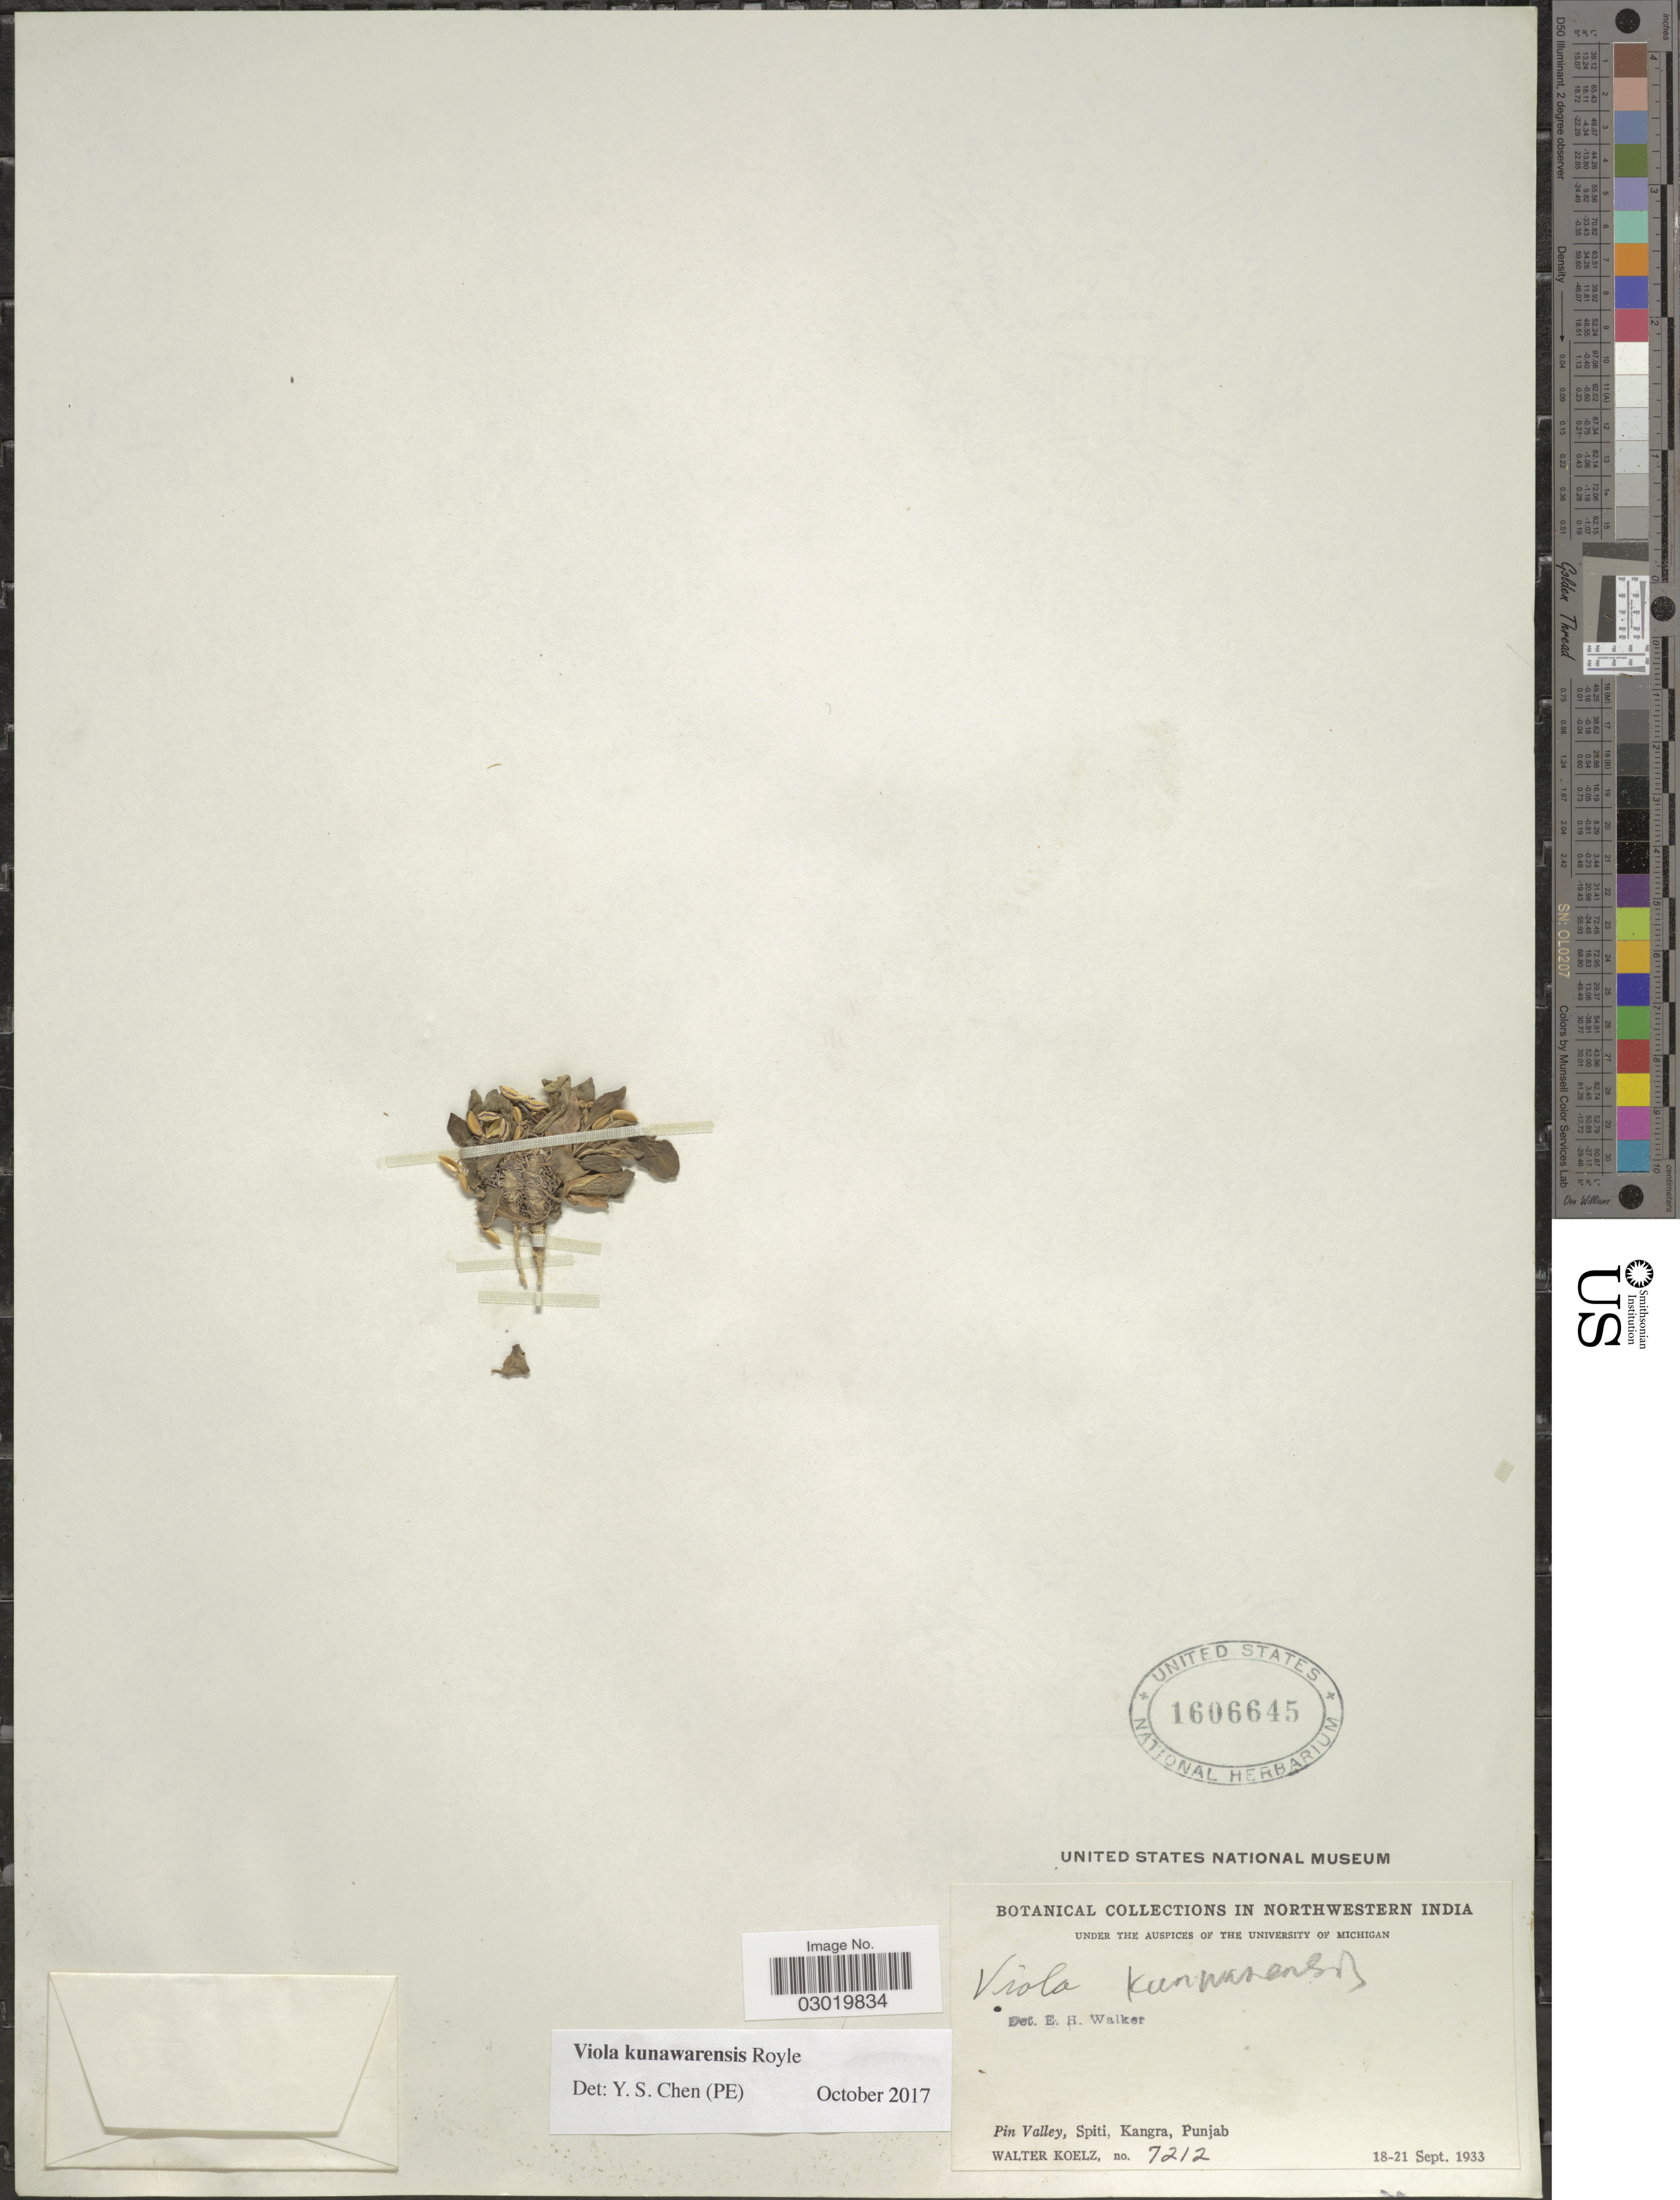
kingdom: Plantae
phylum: Tracheophyta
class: Magnoliopsida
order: Malpighiales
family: Violaceae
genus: Viola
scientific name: Viola kunawurensis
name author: Royle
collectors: W. N. Koelz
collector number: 7212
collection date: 1933-09-18/1933-09-21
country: India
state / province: Punjab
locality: Northwestern India. Pin Valley, Spiti, Kangra, Punjab.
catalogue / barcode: US 1606645